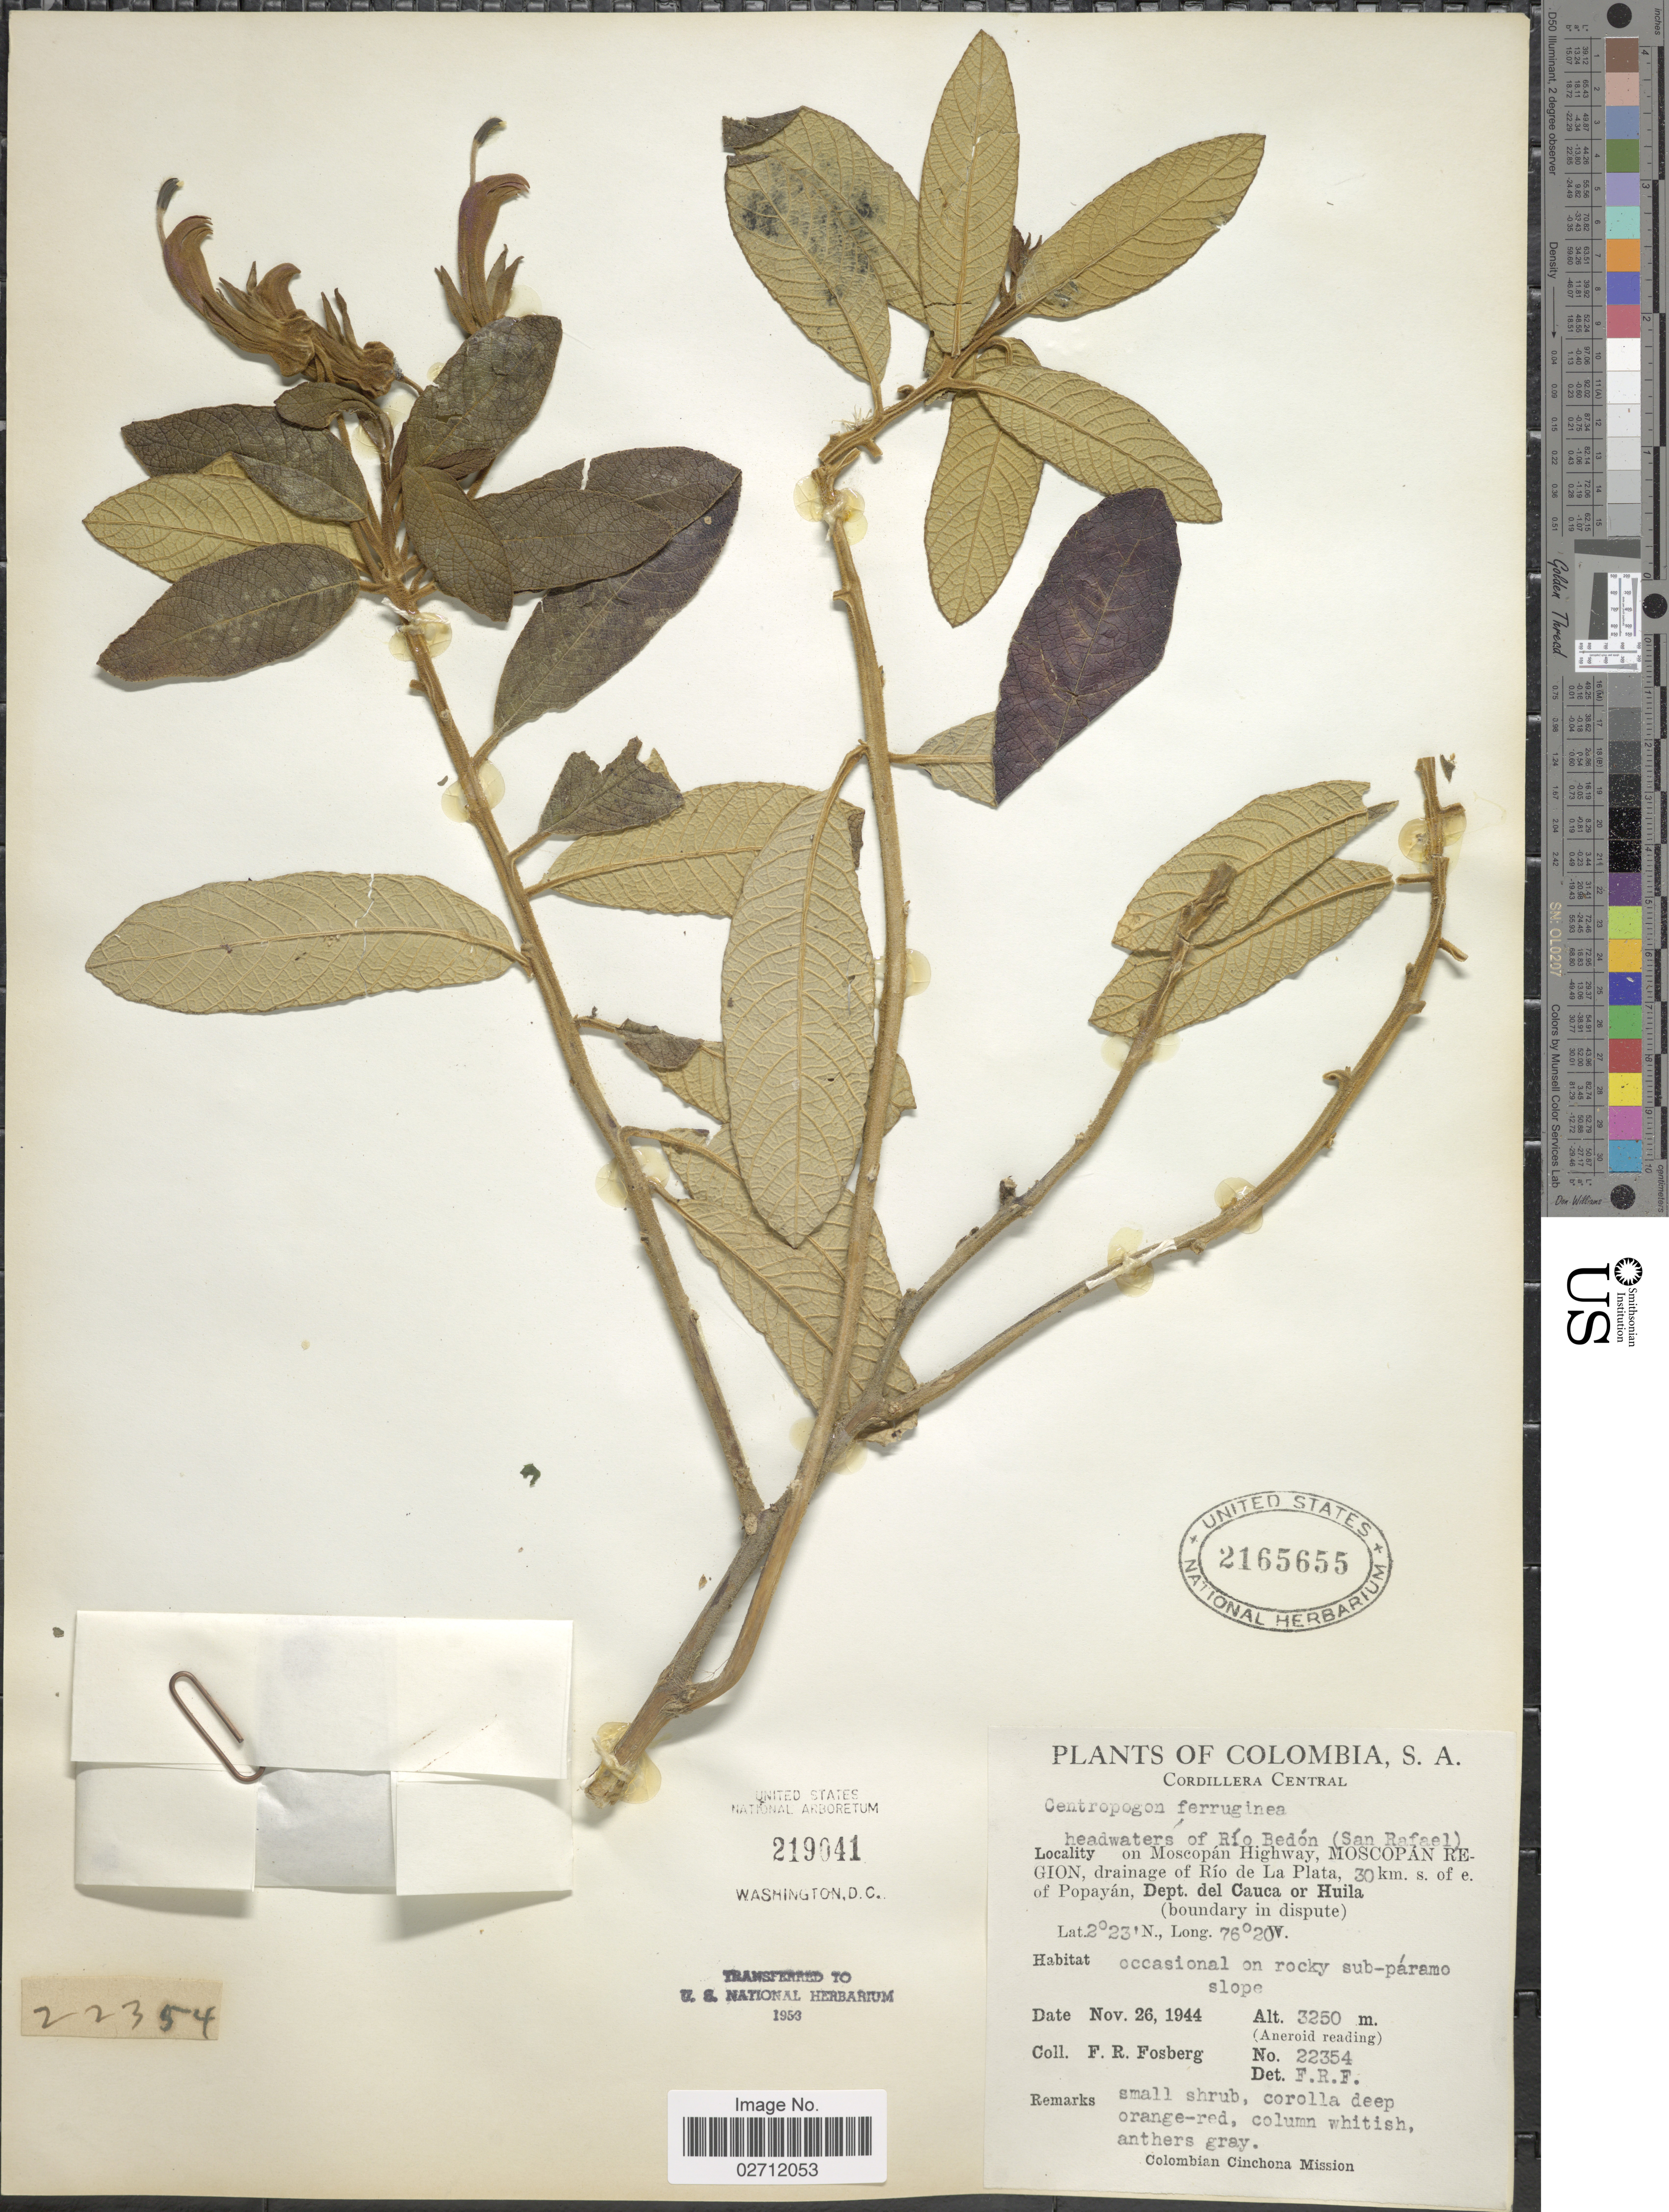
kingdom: Plantae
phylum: Tracheophyta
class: Magnoliopsida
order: Asterales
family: Campanulaceae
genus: Centropogon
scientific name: Centropogon ferrugineus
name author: (L. f.) Gleason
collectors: F. R. Fosberg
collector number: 22354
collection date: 1944-11-26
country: Colombia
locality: Cordillera Central, headwaters of Rio Bedon (San Rafael) on Moscopan Highway, Moscopan Region, drainage of Rio de La Plata, 30 km. s. of e. of Popayan, Dept. del Cauca or Huila (boundary in dispute).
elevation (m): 3250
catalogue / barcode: US 2165655